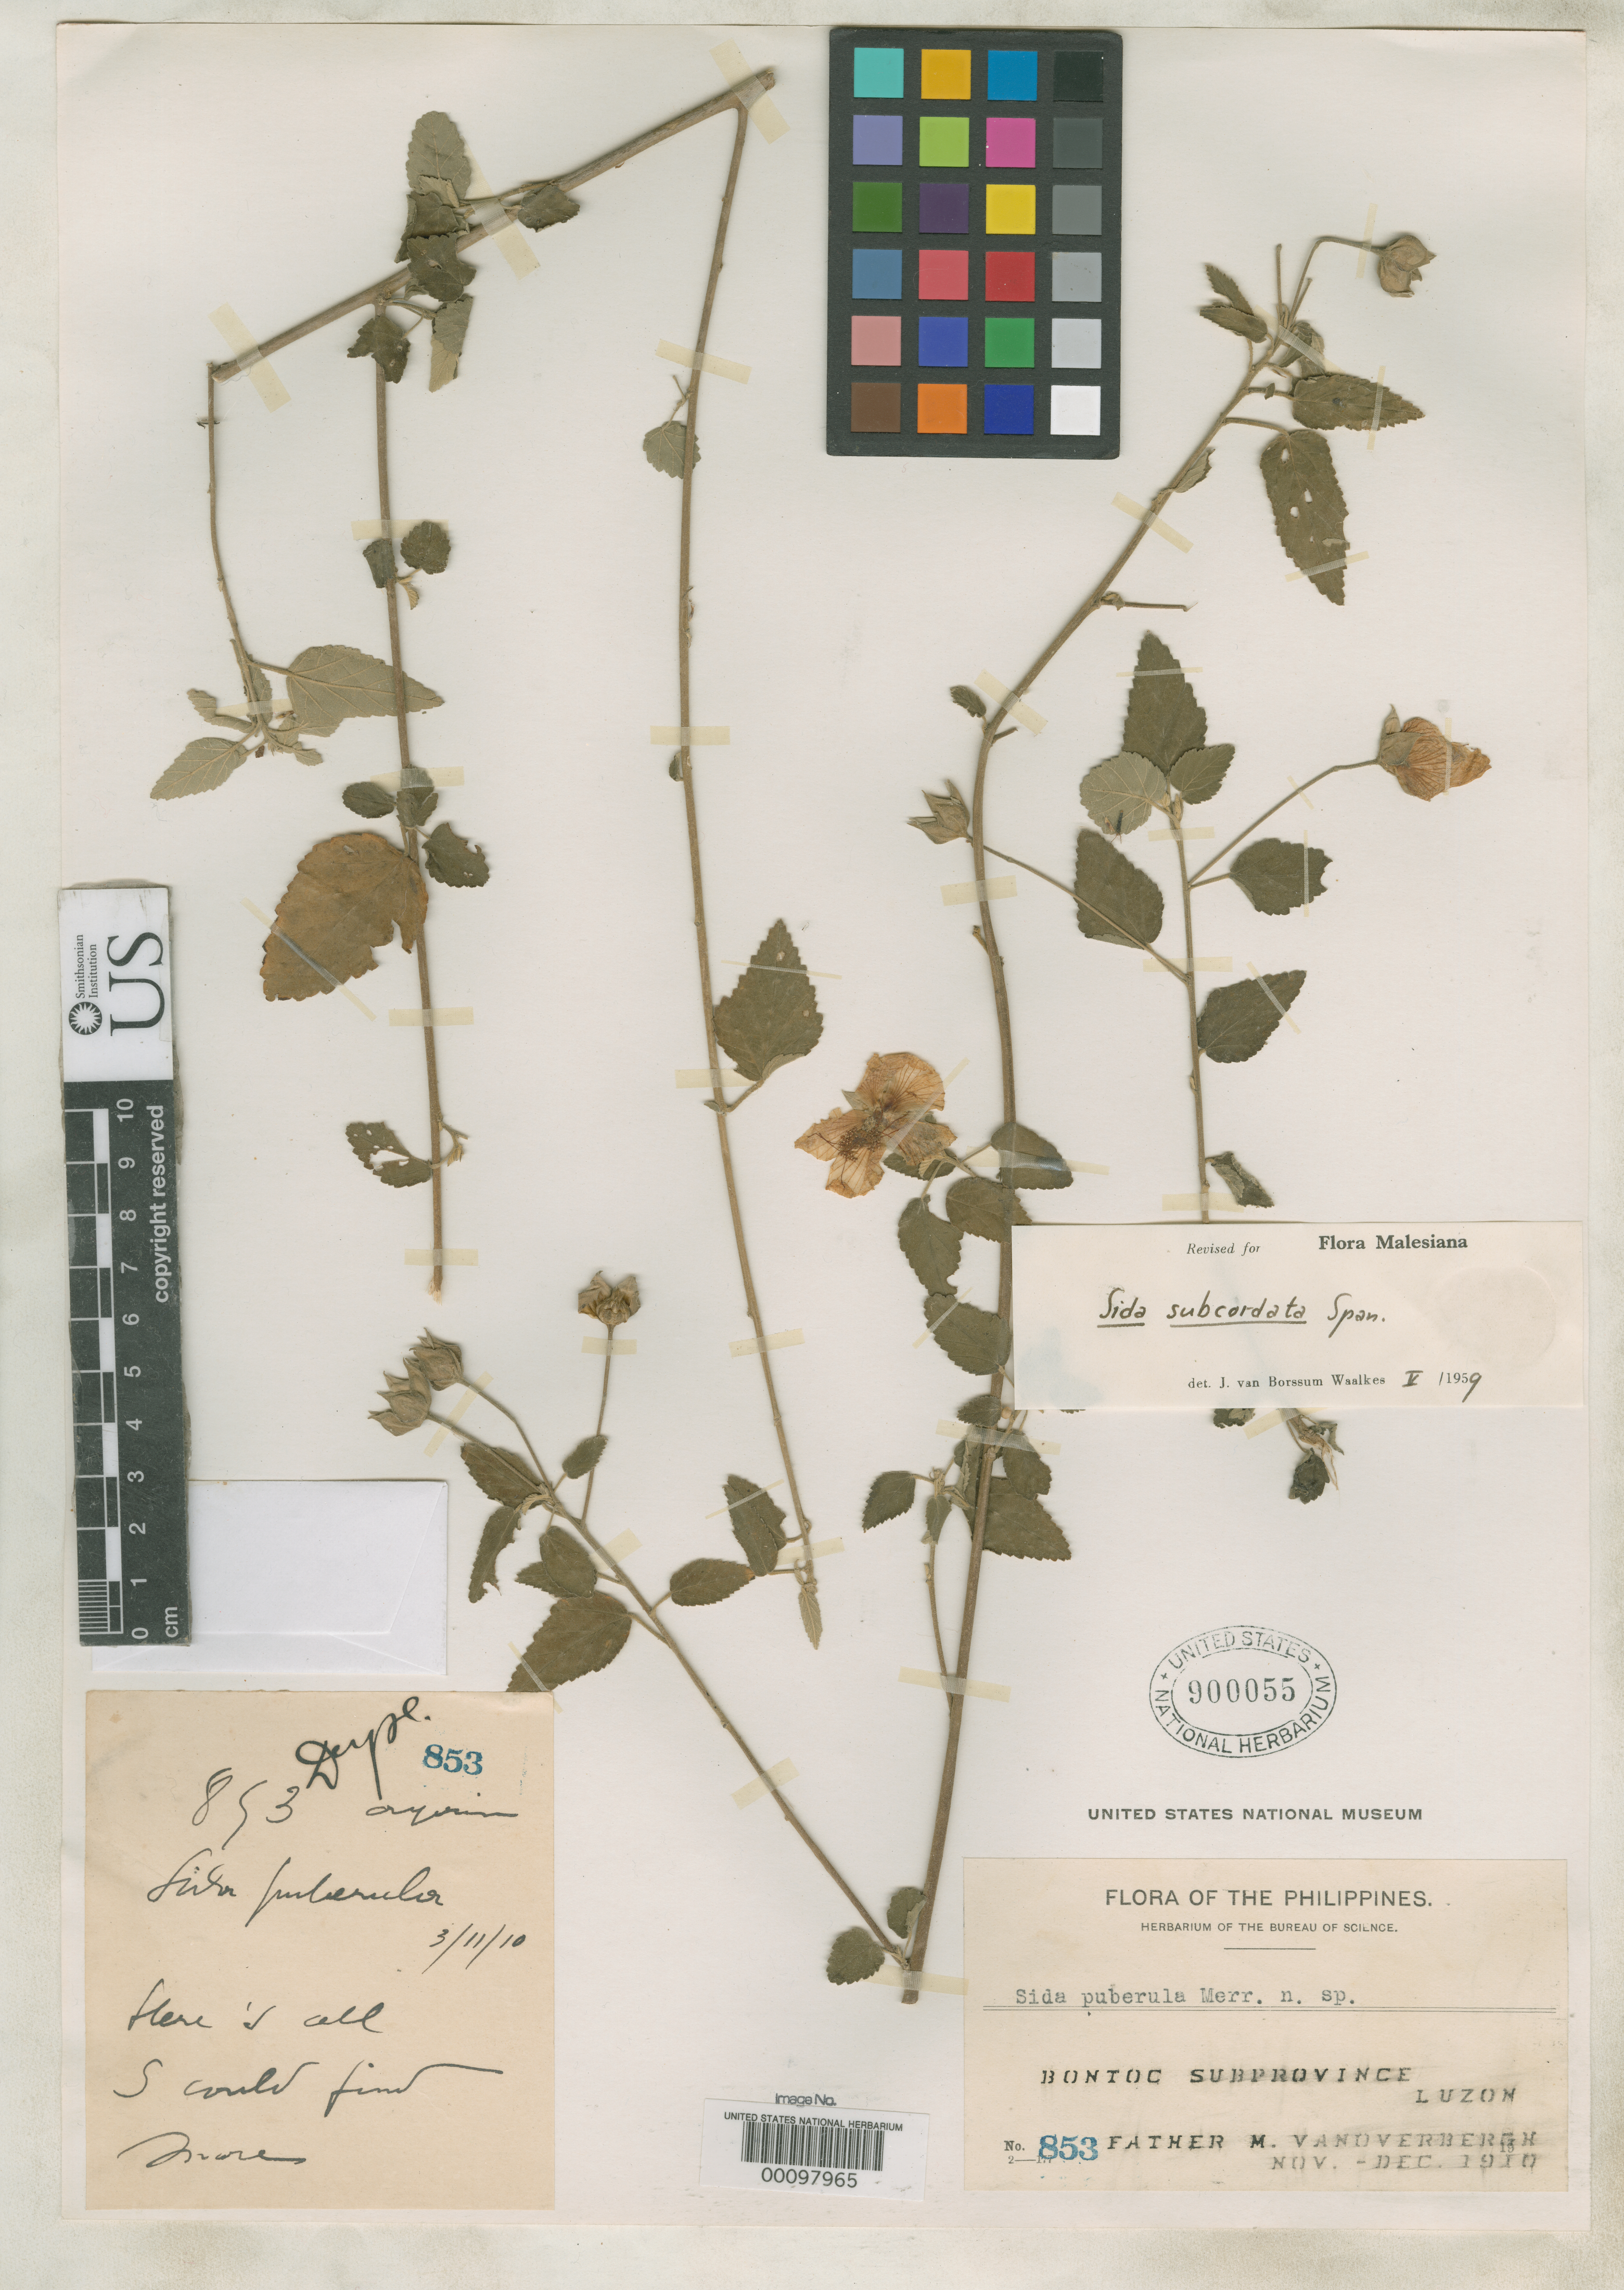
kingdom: Plantae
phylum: Tracheophyta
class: Magnoliopsida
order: Malvales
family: Malvaceae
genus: Sida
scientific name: Sida puberula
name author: Merr.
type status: Isotype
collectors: M. Vanoverbergh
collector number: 853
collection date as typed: Nov 1910 to -- Dec 1910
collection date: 1910-11/1910-12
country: Philippines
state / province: Cordillera (Administrative Region)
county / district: Mountain province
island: Luzon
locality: Bontoc Dist.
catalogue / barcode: US 900055